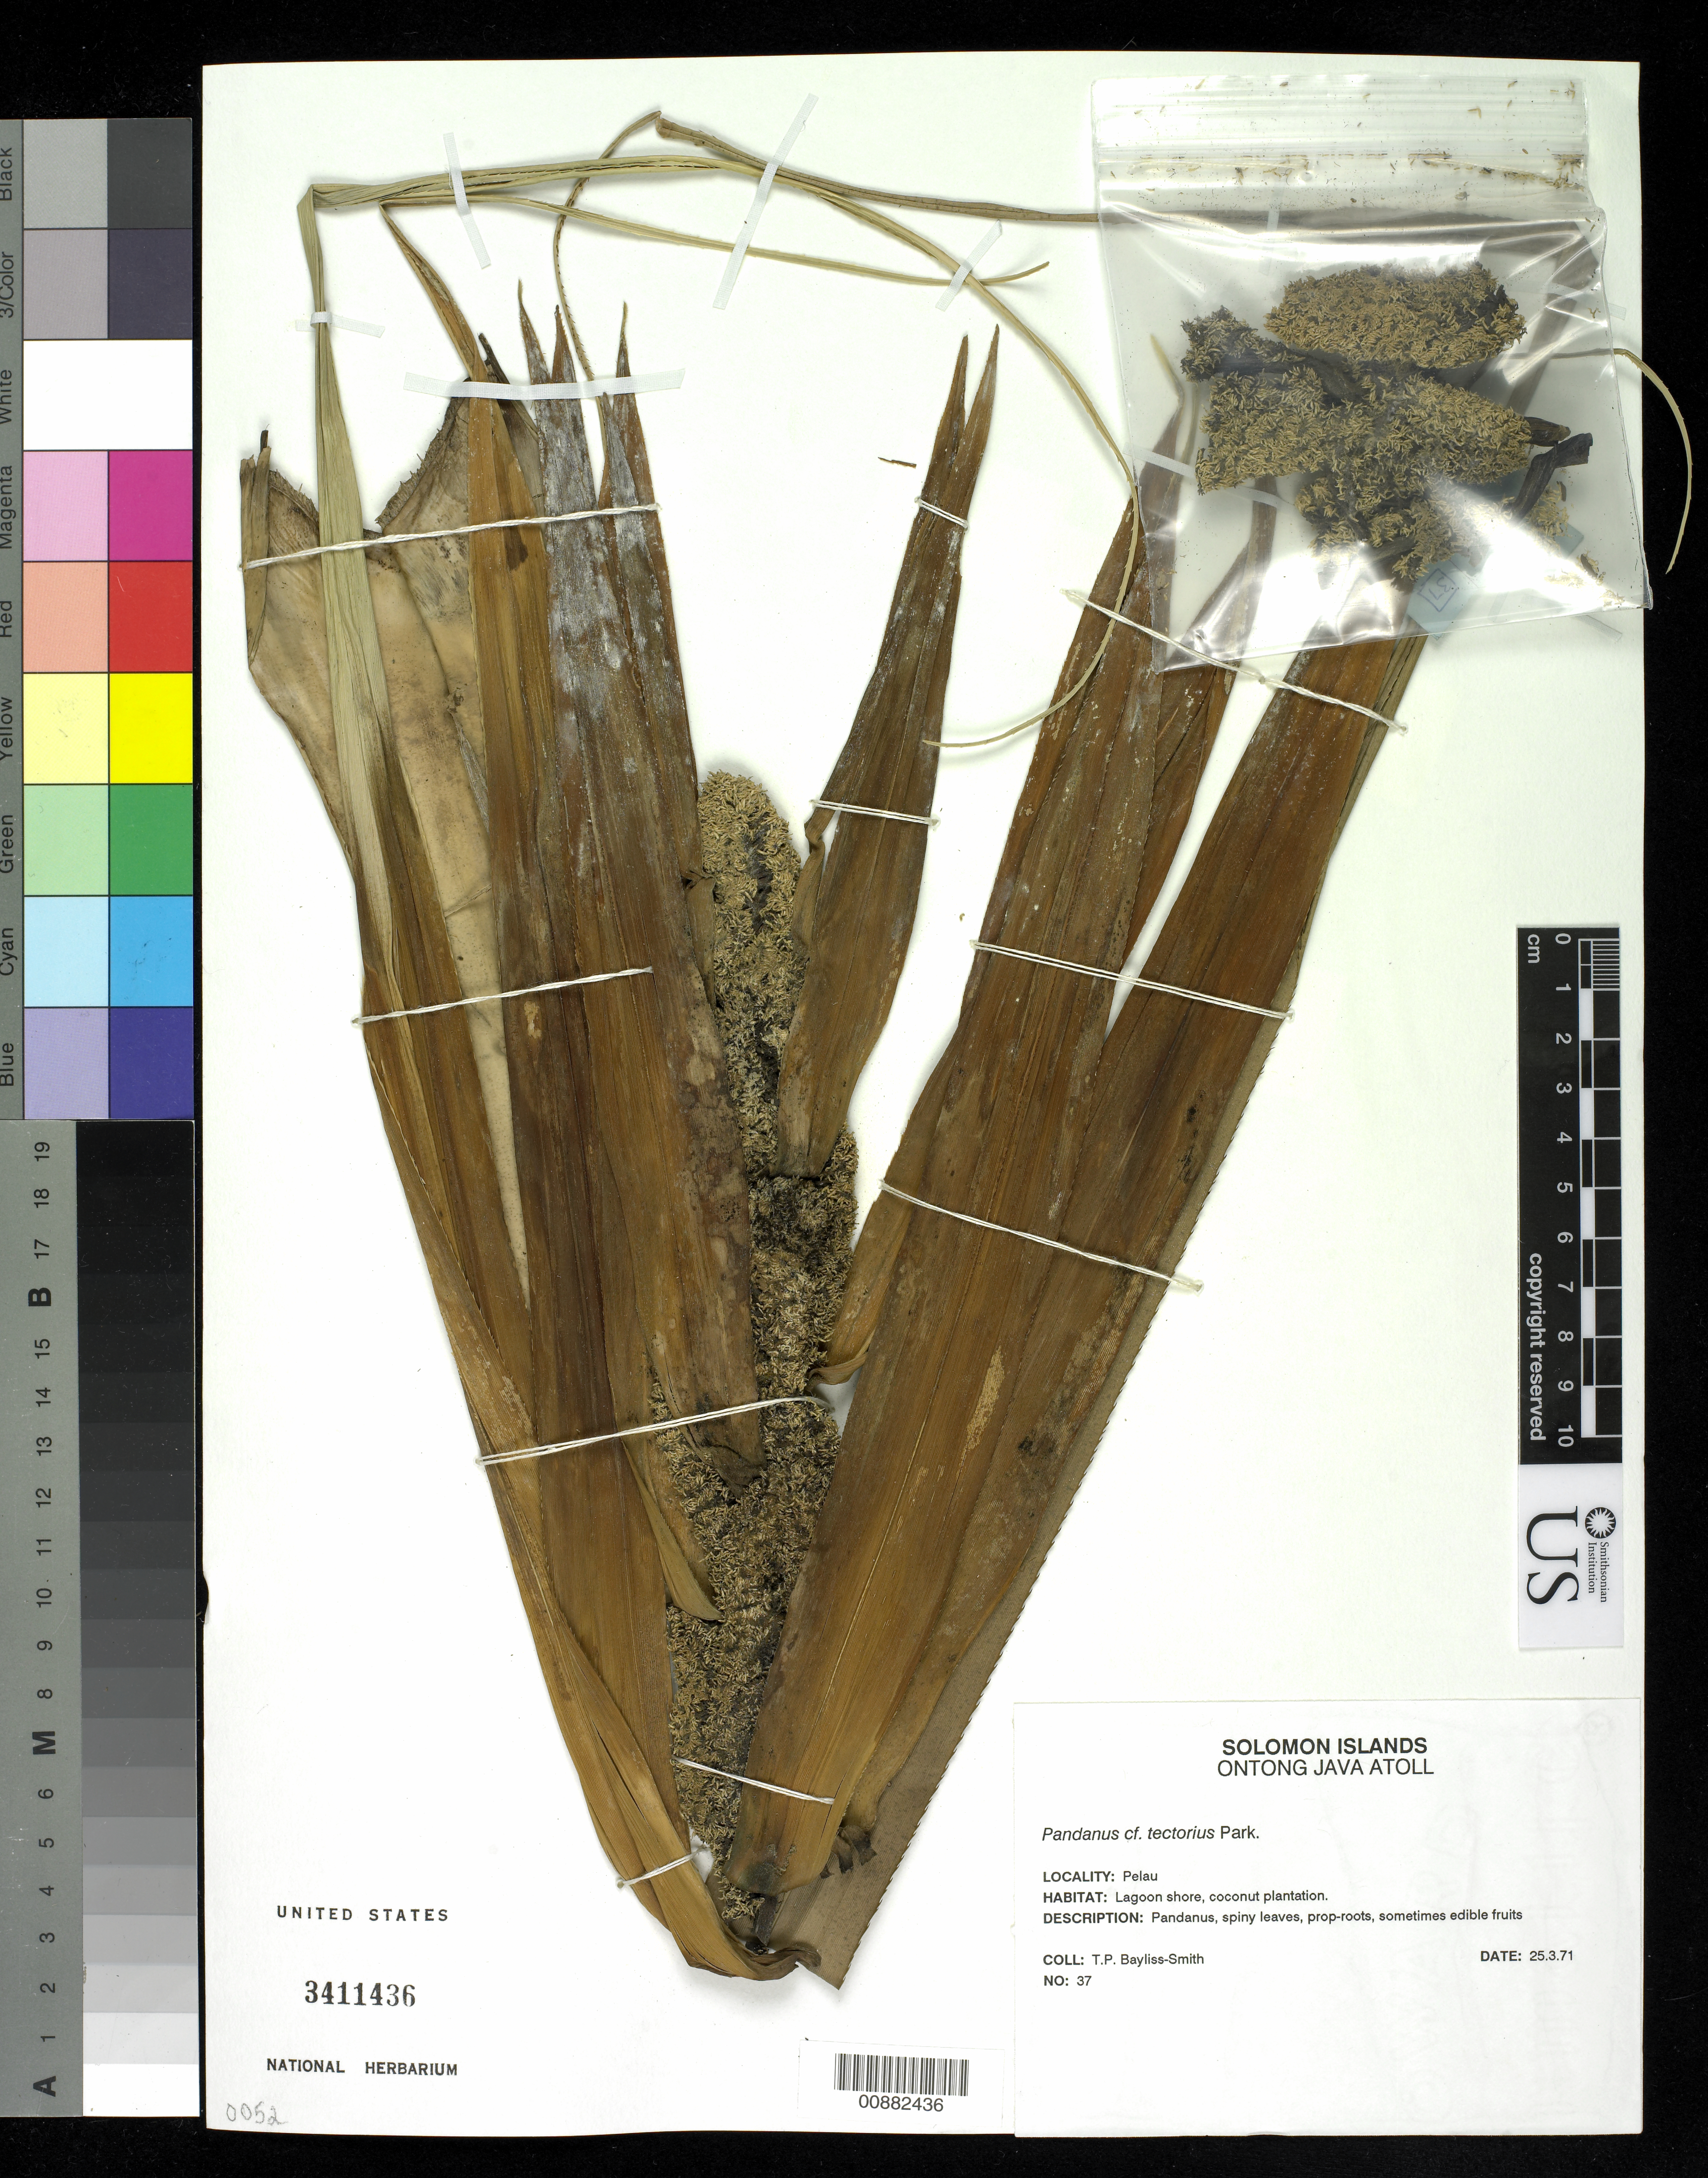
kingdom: Plantae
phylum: Tracheophyta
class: Liliopsida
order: Pandanales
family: Pandanaceae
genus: Pandanus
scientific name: Pandanus tectorius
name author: Parkinson ex DuRoi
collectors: T. P. Bayliss-Smith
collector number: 37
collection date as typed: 25 Mar 1971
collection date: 1971-03-25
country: Solomon Islands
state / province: Malaita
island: Ontong Java Atoll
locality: Pelau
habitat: Lagoon shore, coconut plantation.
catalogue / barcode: US 3411436